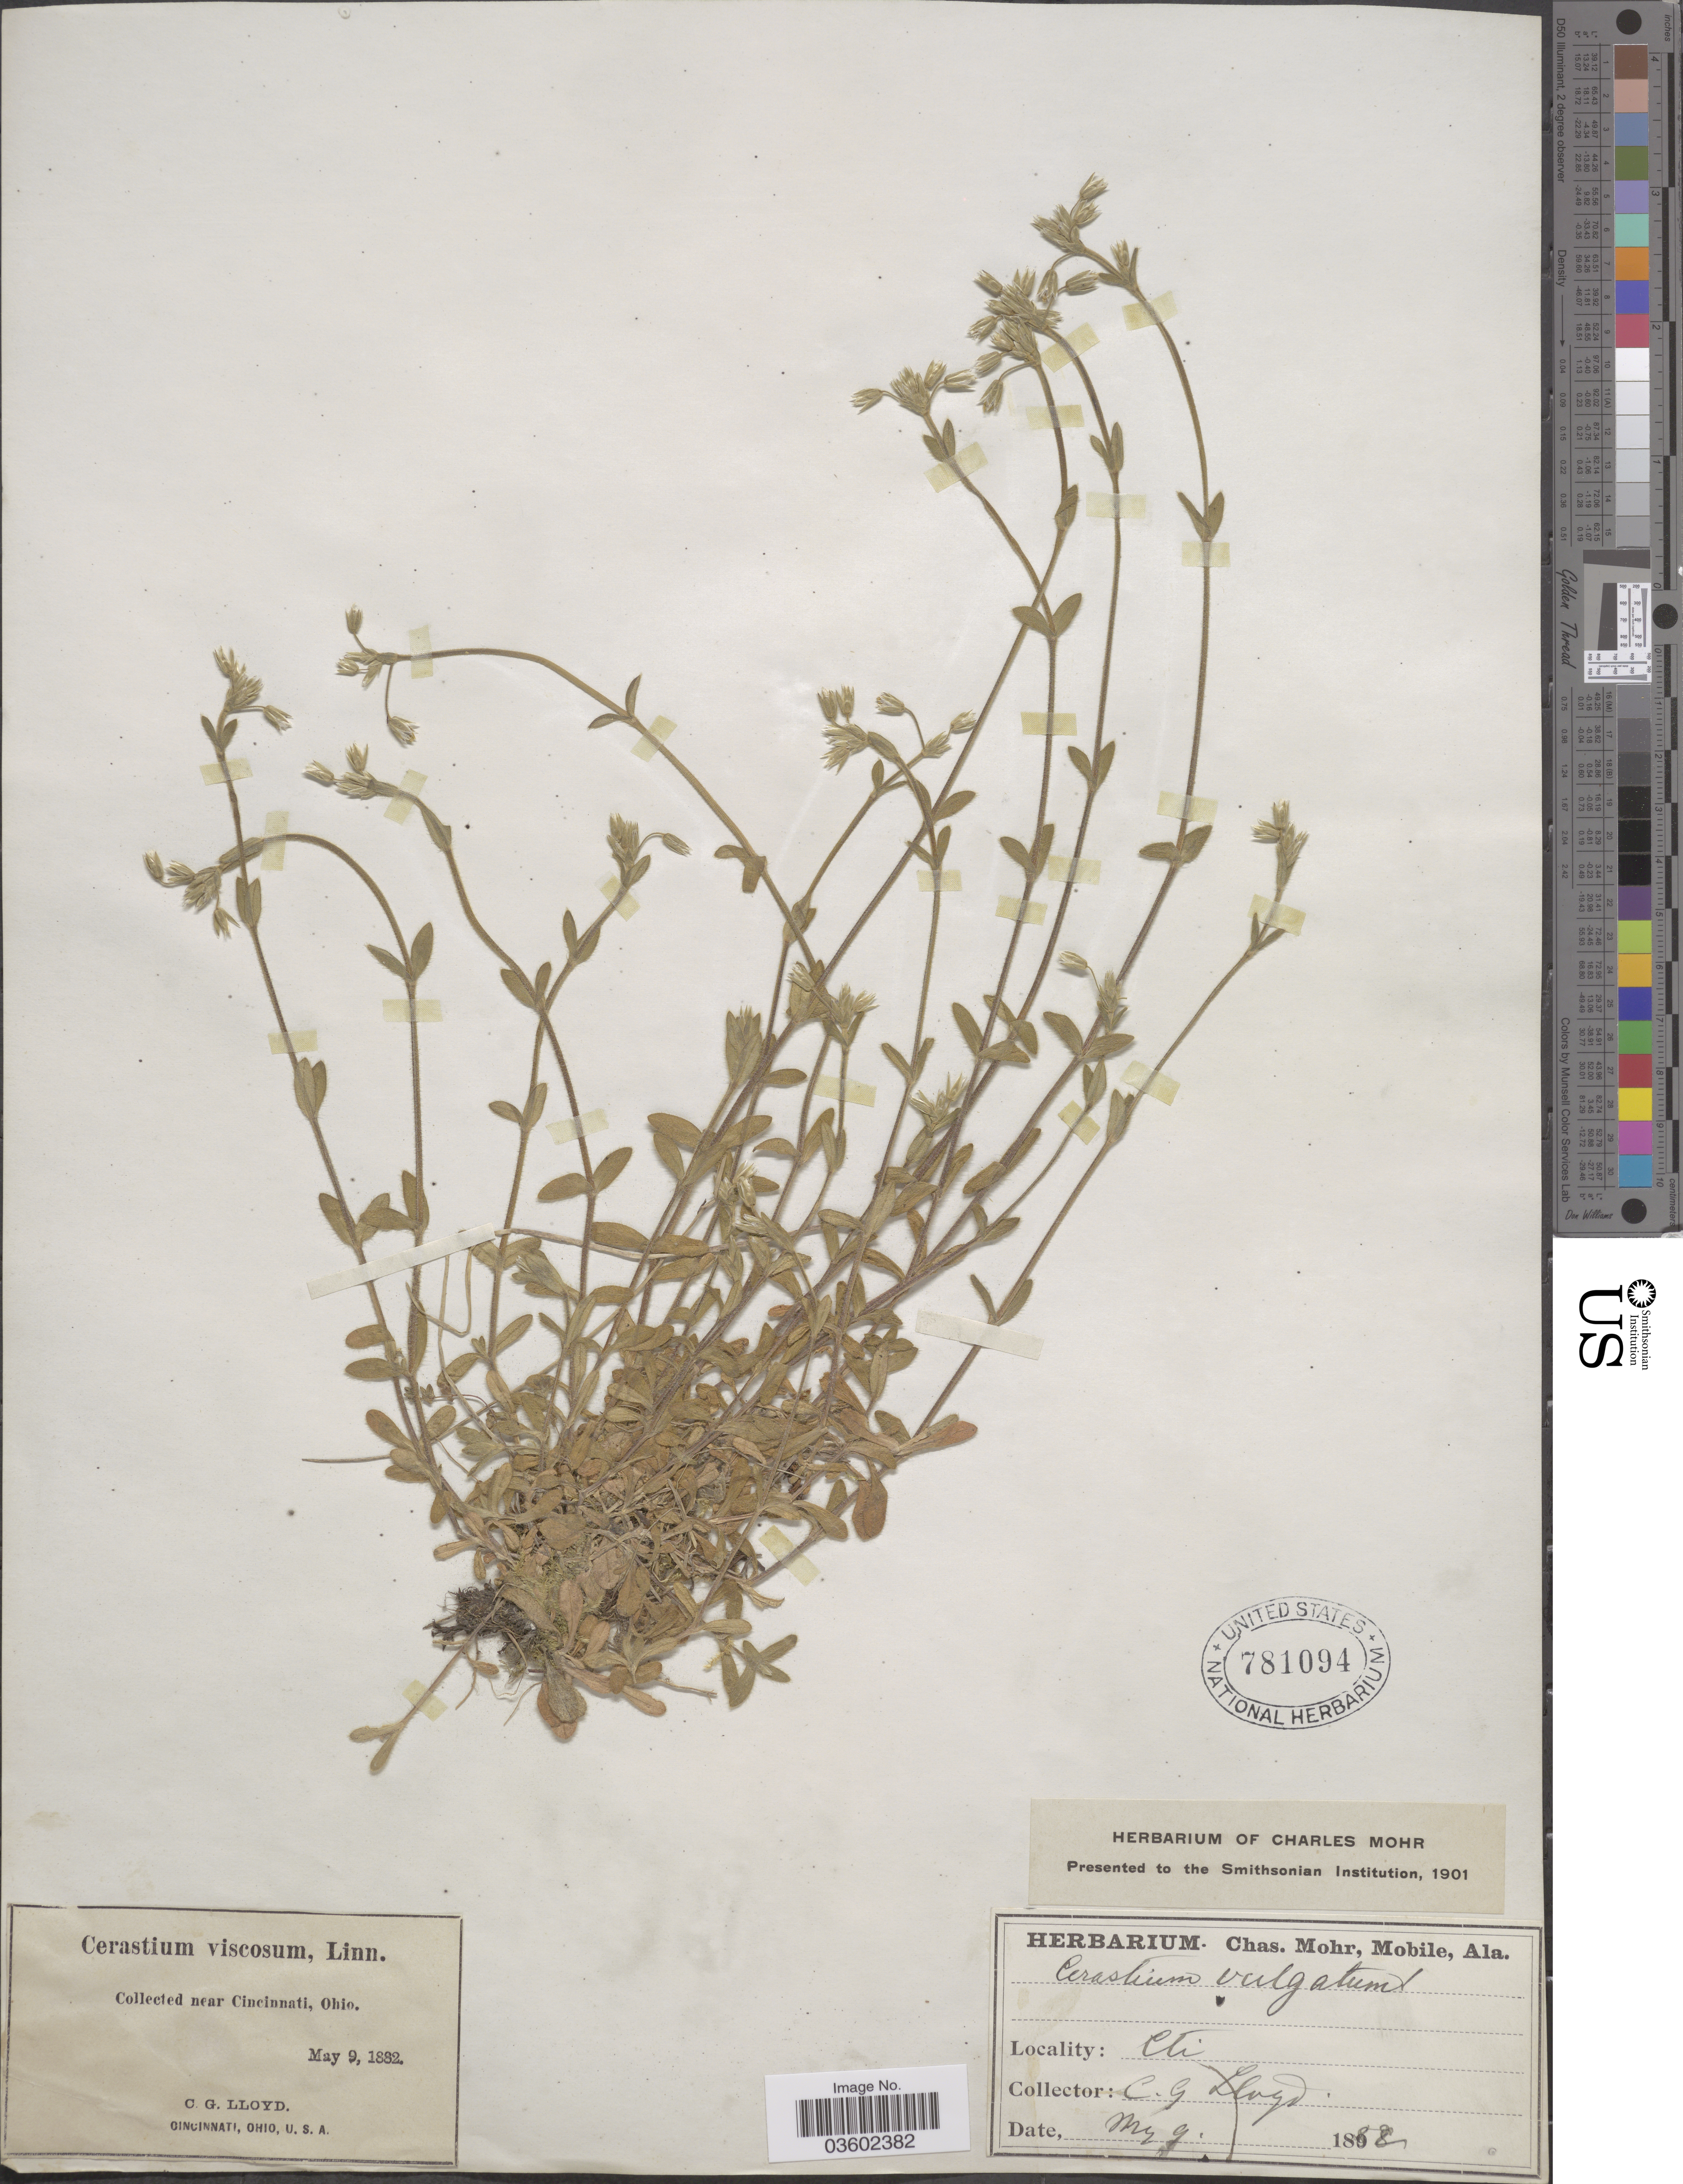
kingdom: Plantae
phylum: Tracheophyta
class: Magnoliopsida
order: Caryophyllales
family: Caryophyllaceae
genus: Cerastium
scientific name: Cerastium vulgatum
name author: L.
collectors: C. G. Lloyd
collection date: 1882-05-09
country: United States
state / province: Ohio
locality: Near Cincinnati. Cti.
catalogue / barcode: US 781094